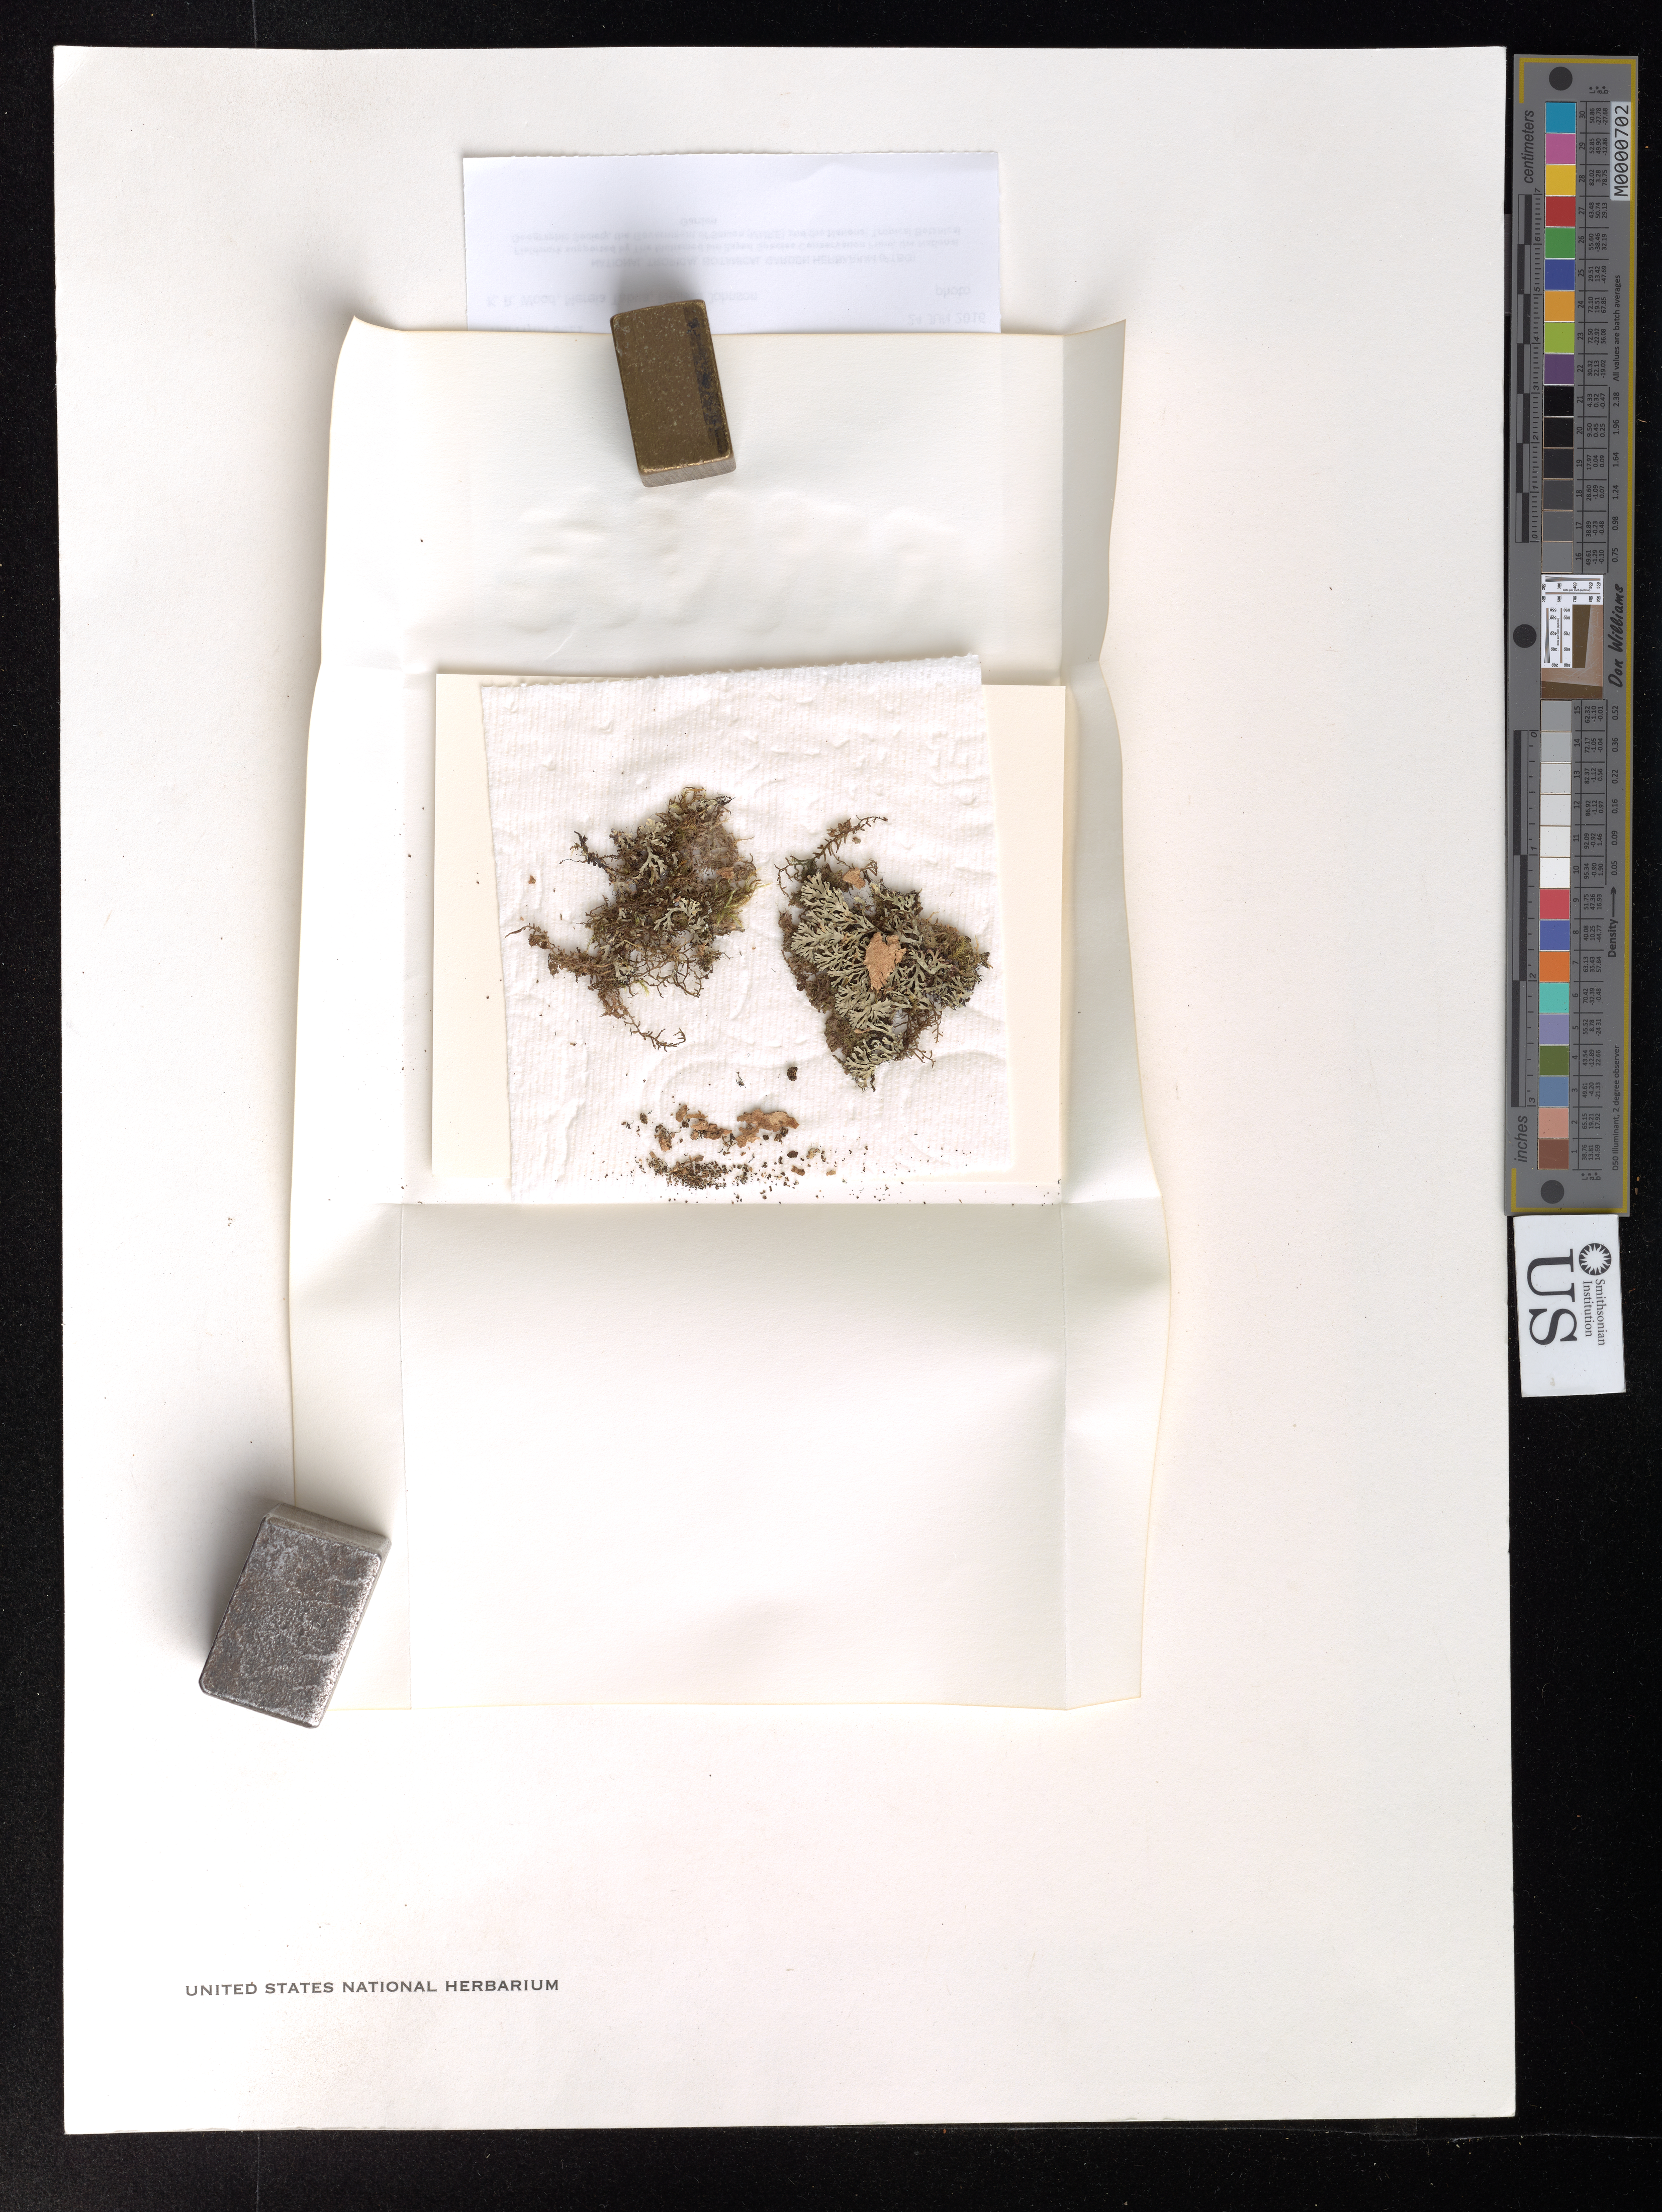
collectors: T. W. Flynn, K. R. Wood, M. Tabua & M. Johnson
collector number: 8621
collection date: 2016-06-24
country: Samoa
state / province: Gagaifomauga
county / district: Savaii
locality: Savaii. Trail down from Mt. Mata o Le Afi through forested slopes above Aopo.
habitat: Primary montane forest w/ Dysoxylum, Cyrtandra, Myristica, Psychotria, Cyathea, Elatostemma.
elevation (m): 1549